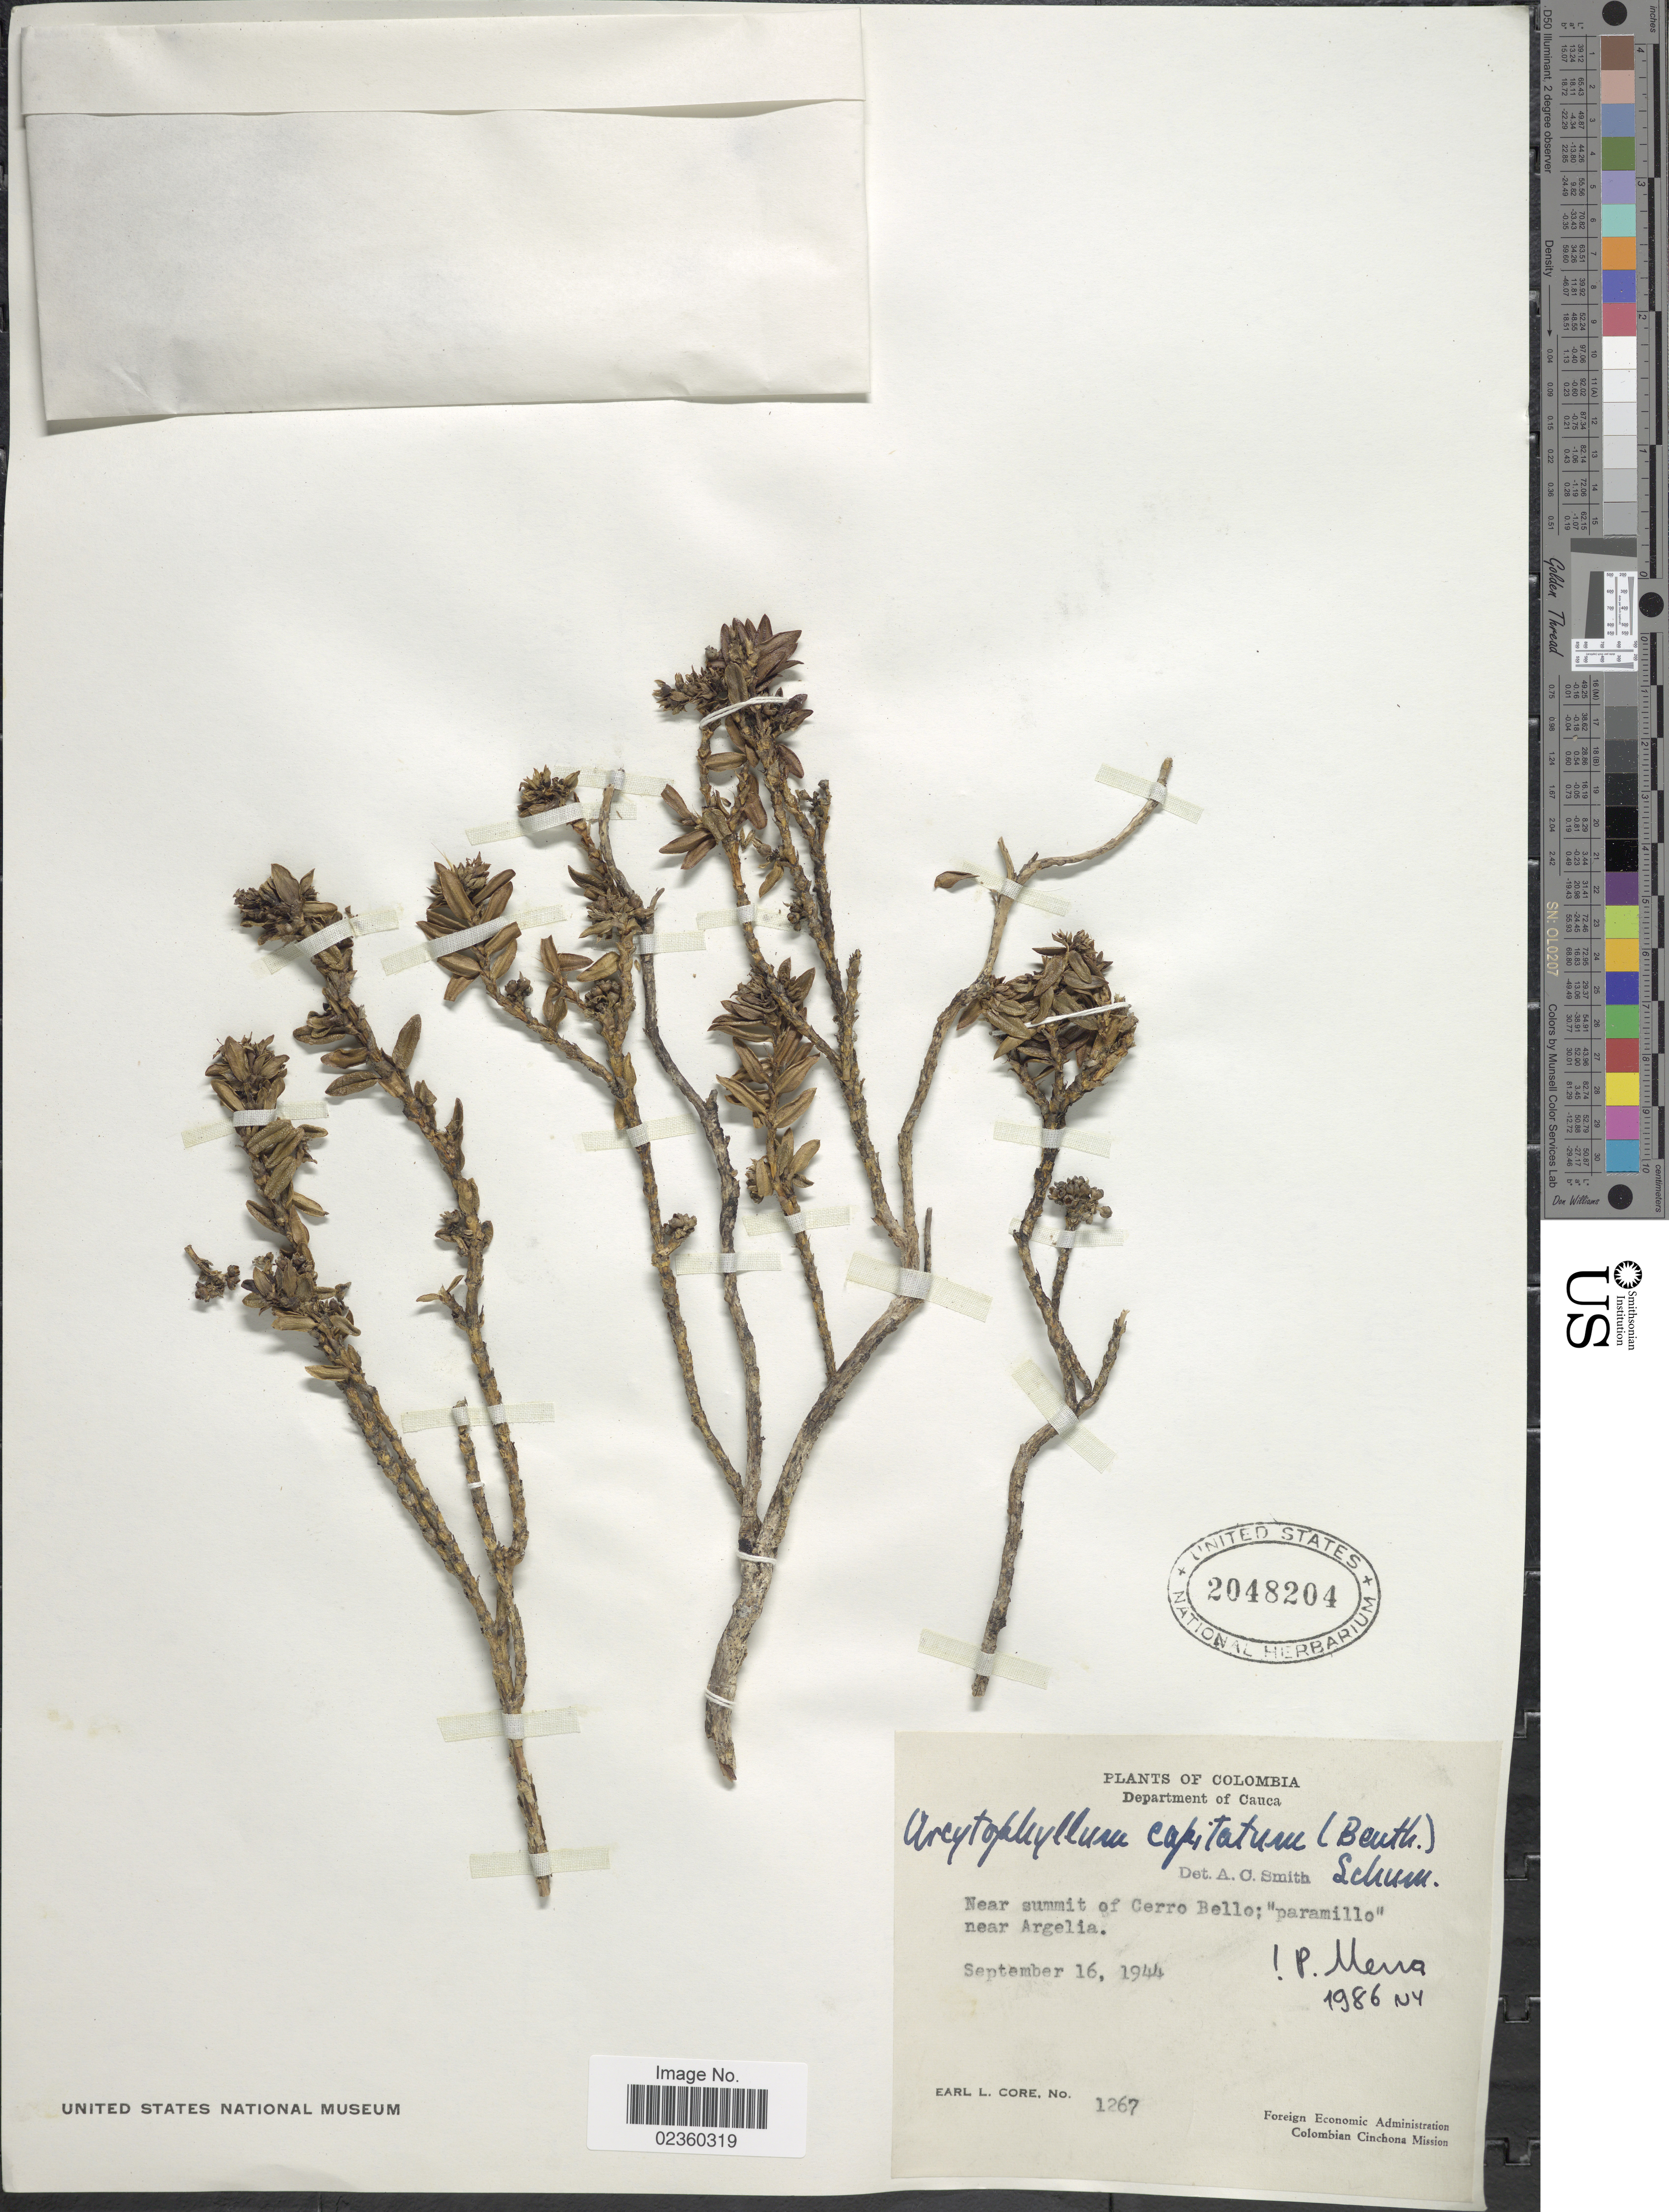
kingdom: Plantae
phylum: Tracheophyta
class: Magnoliopsida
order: Gentianales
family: Rubiaceae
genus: Arcytophyllum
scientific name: Arcytophyllum capitatum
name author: (Benth.) K. Schum.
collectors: E. L. Core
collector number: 1267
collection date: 1944-09-16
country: Colombia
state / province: Cauca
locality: Department of Cauca, Near summit of Cerro Bello; 'paramillo', near Argelia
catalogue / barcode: US 2048204